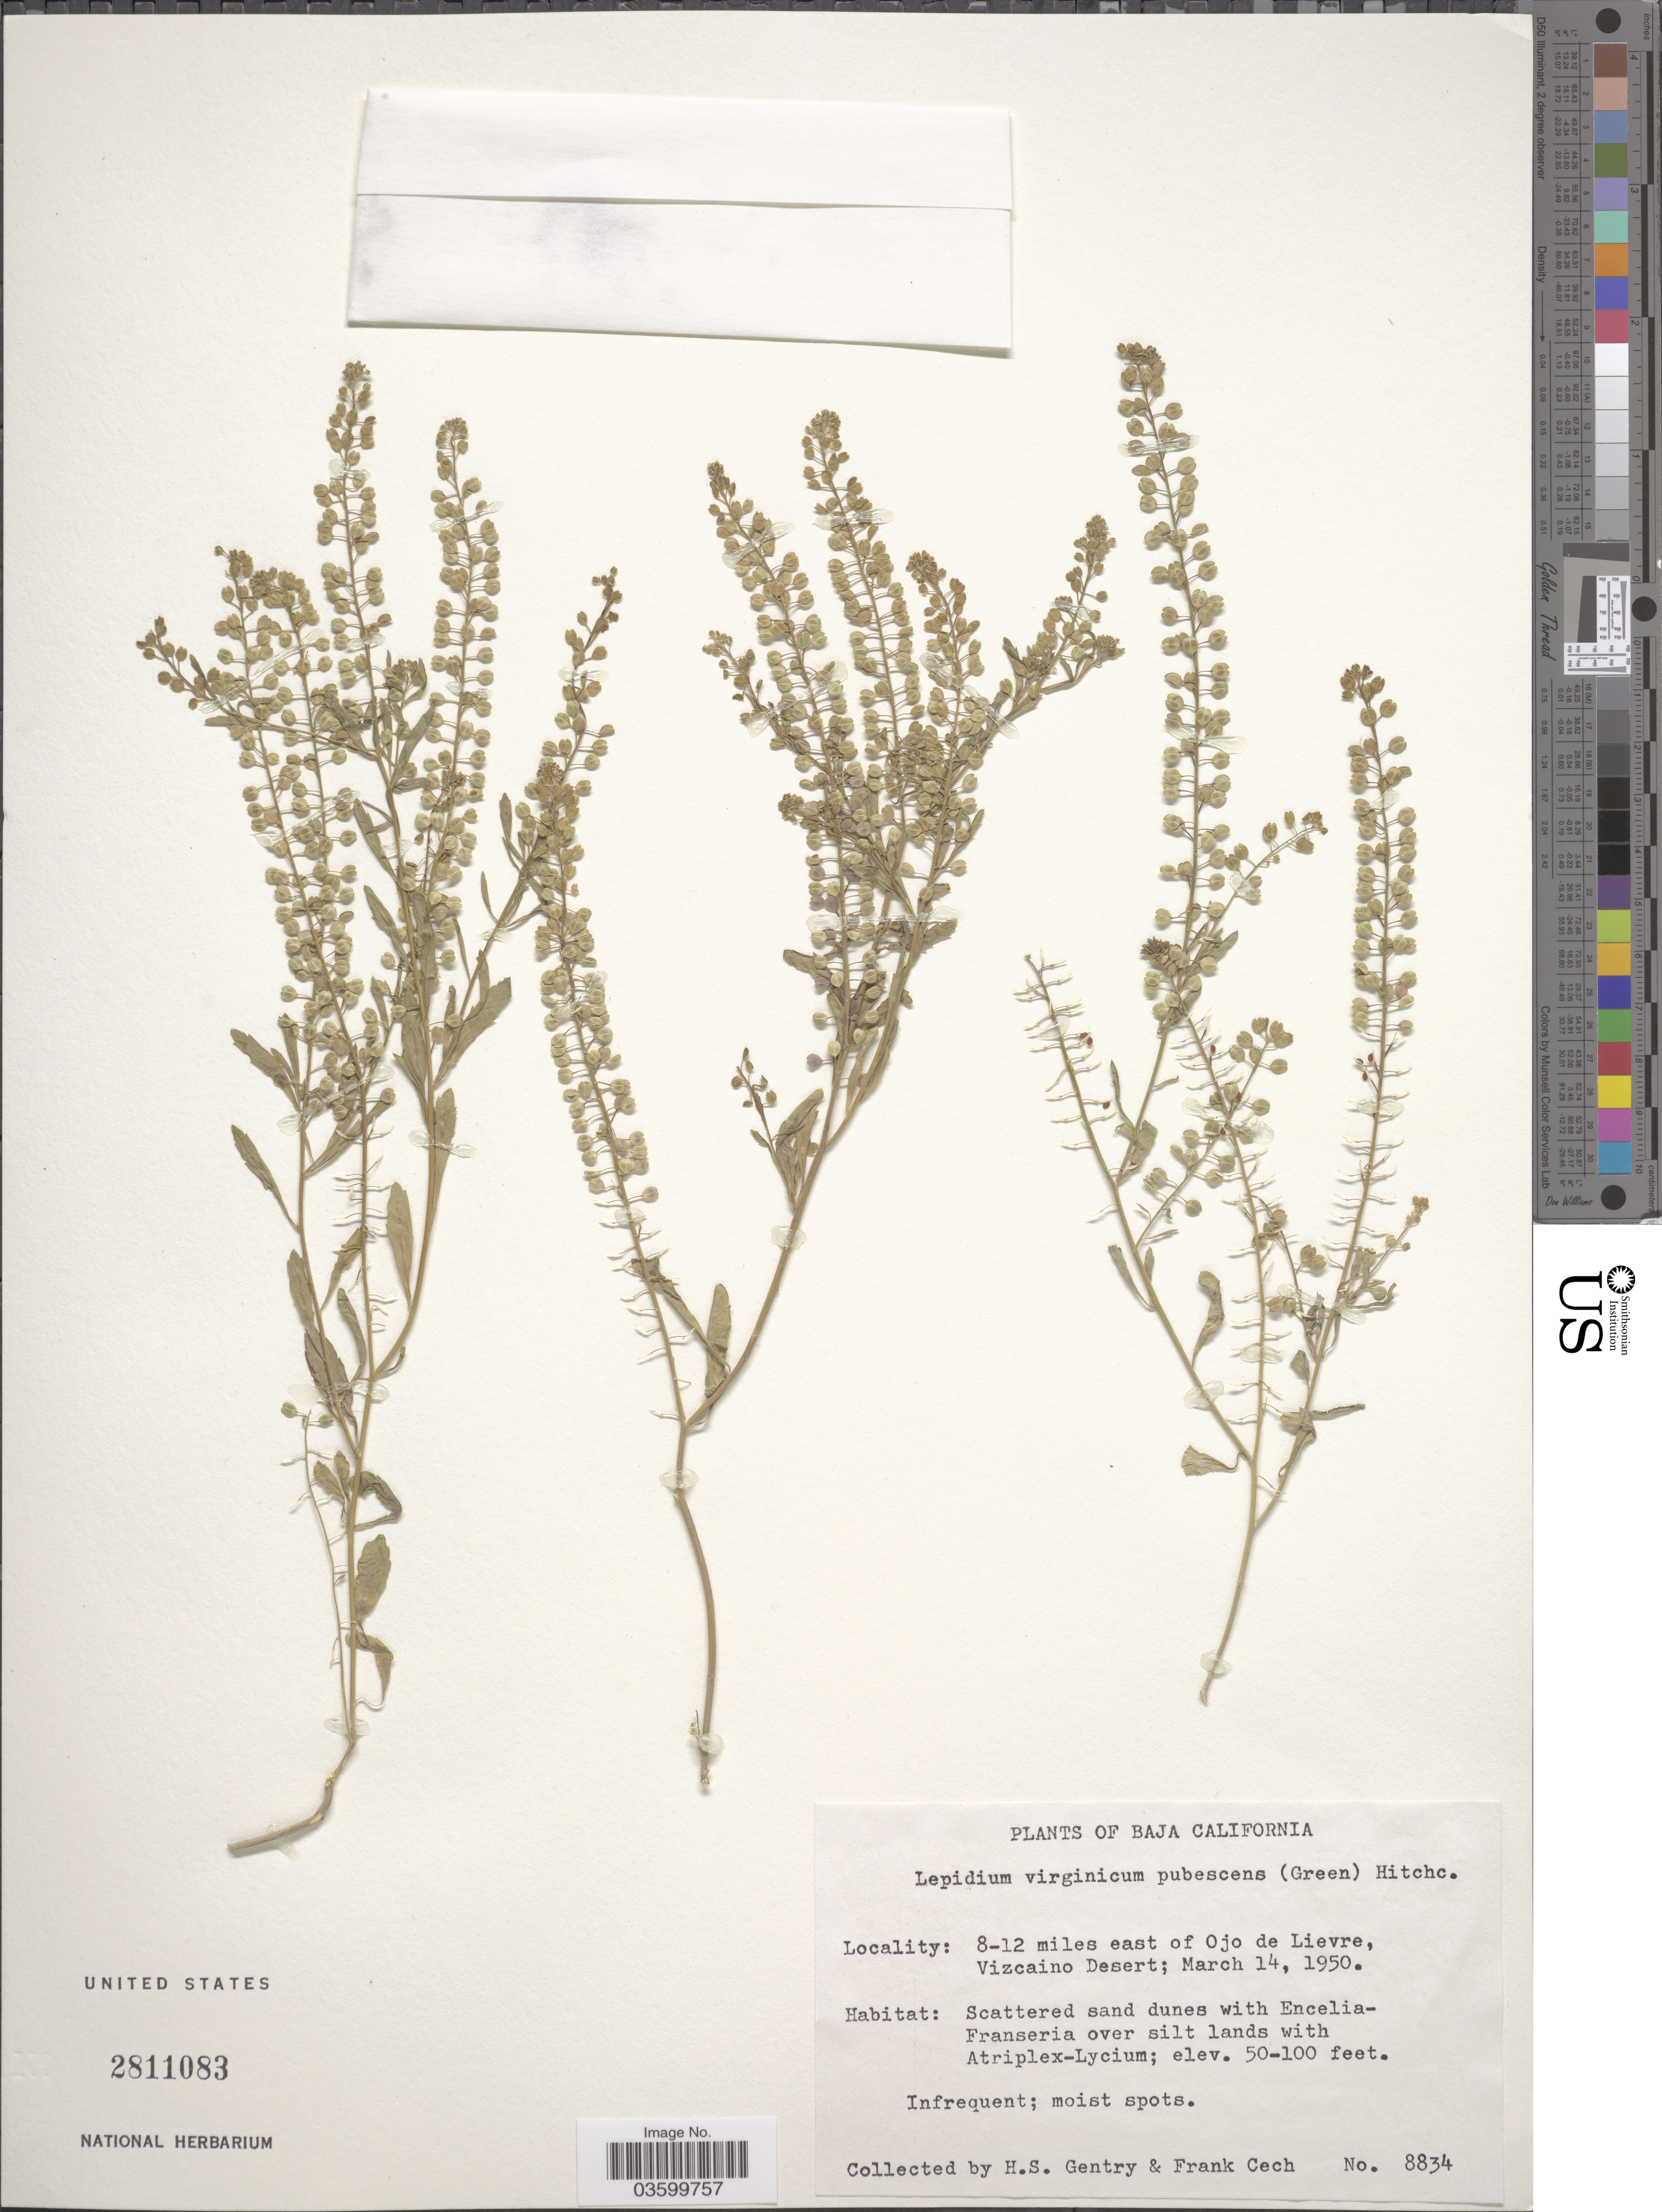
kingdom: Plantae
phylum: Tracheophyta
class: Magnoliopsida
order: Brassicales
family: Brassicaceae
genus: Lepidium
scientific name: Lepidium virginicum var. pubescens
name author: (Greene) C.L. Hitchc.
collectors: H. S. Gentry & F. Cech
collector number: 8834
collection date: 1950-03-14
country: Mexico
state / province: Baja California Sur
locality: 8-12 miles east of Ojo de Lievre, Vizcaino Desert.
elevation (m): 15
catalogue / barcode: US 2811083